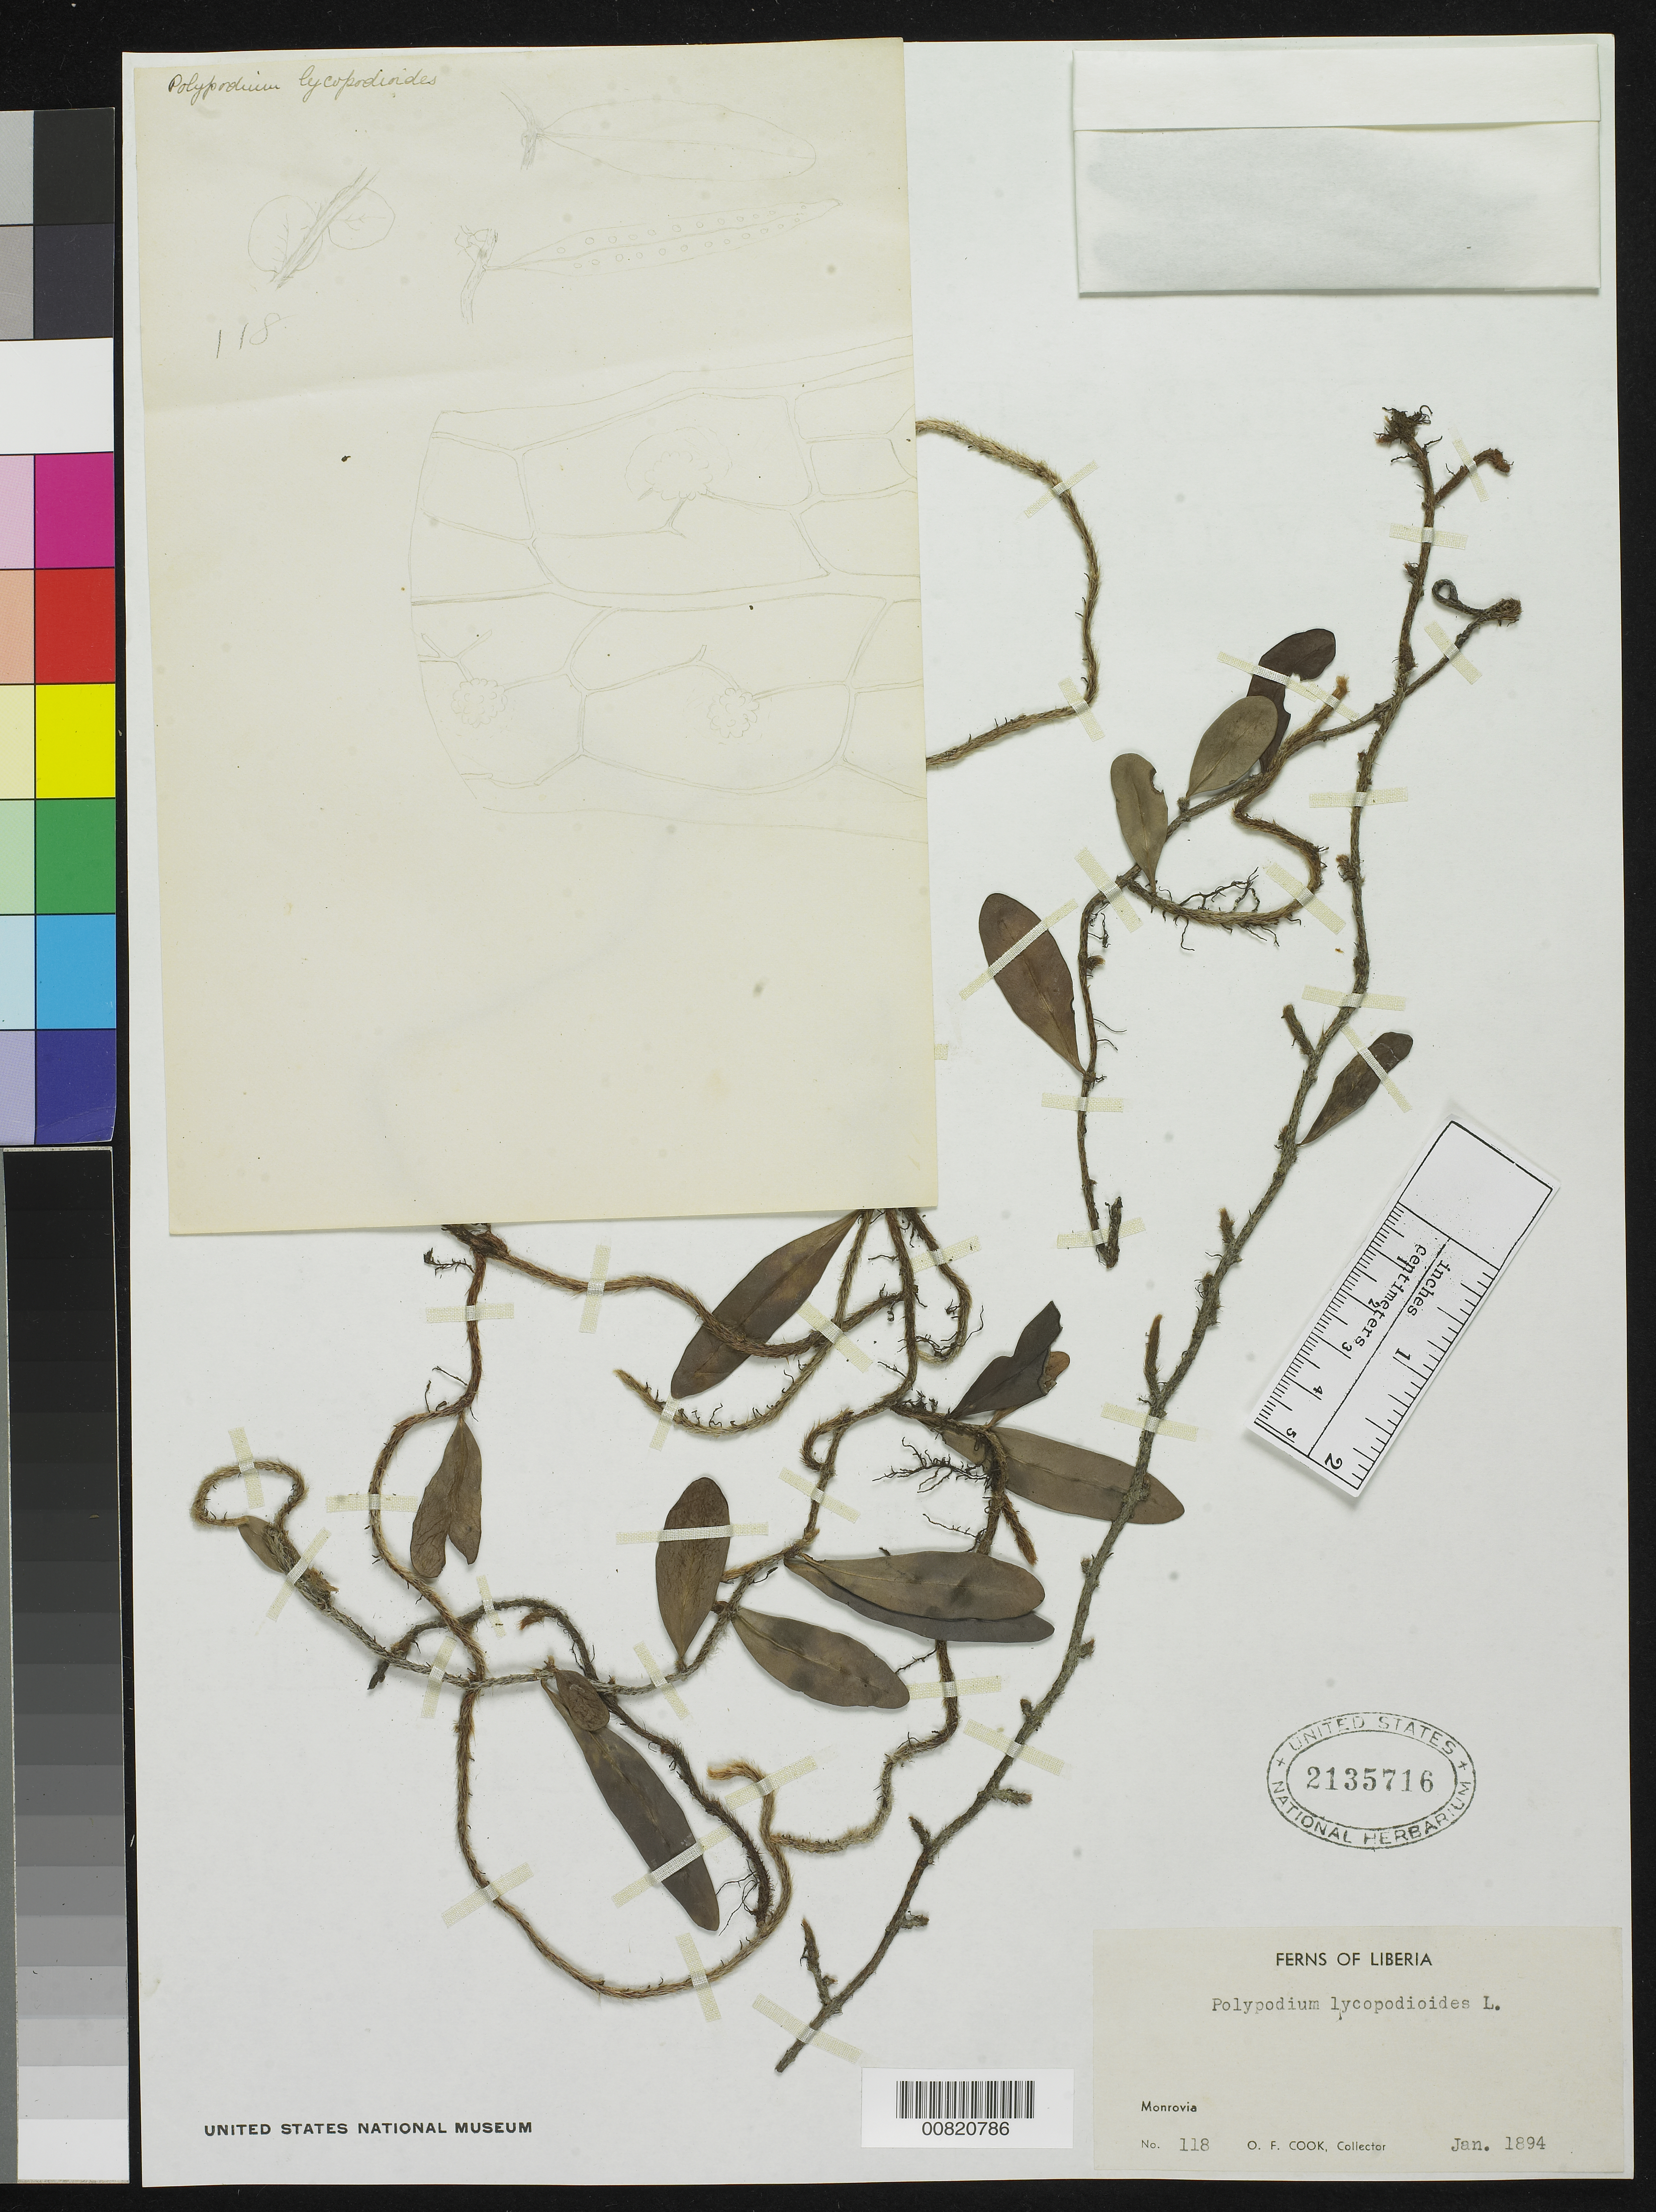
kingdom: Plantae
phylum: Tracheophyta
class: Polypodiopsida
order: Polypodiales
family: Polypodiaceae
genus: Polypodium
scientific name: Polypodium lycopodioides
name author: L.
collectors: O. F. Cook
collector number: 118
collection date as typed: Jan 1894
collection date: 1894-01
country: Liberia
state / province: Montserrado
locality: Monrovia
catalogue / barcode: US 2135716